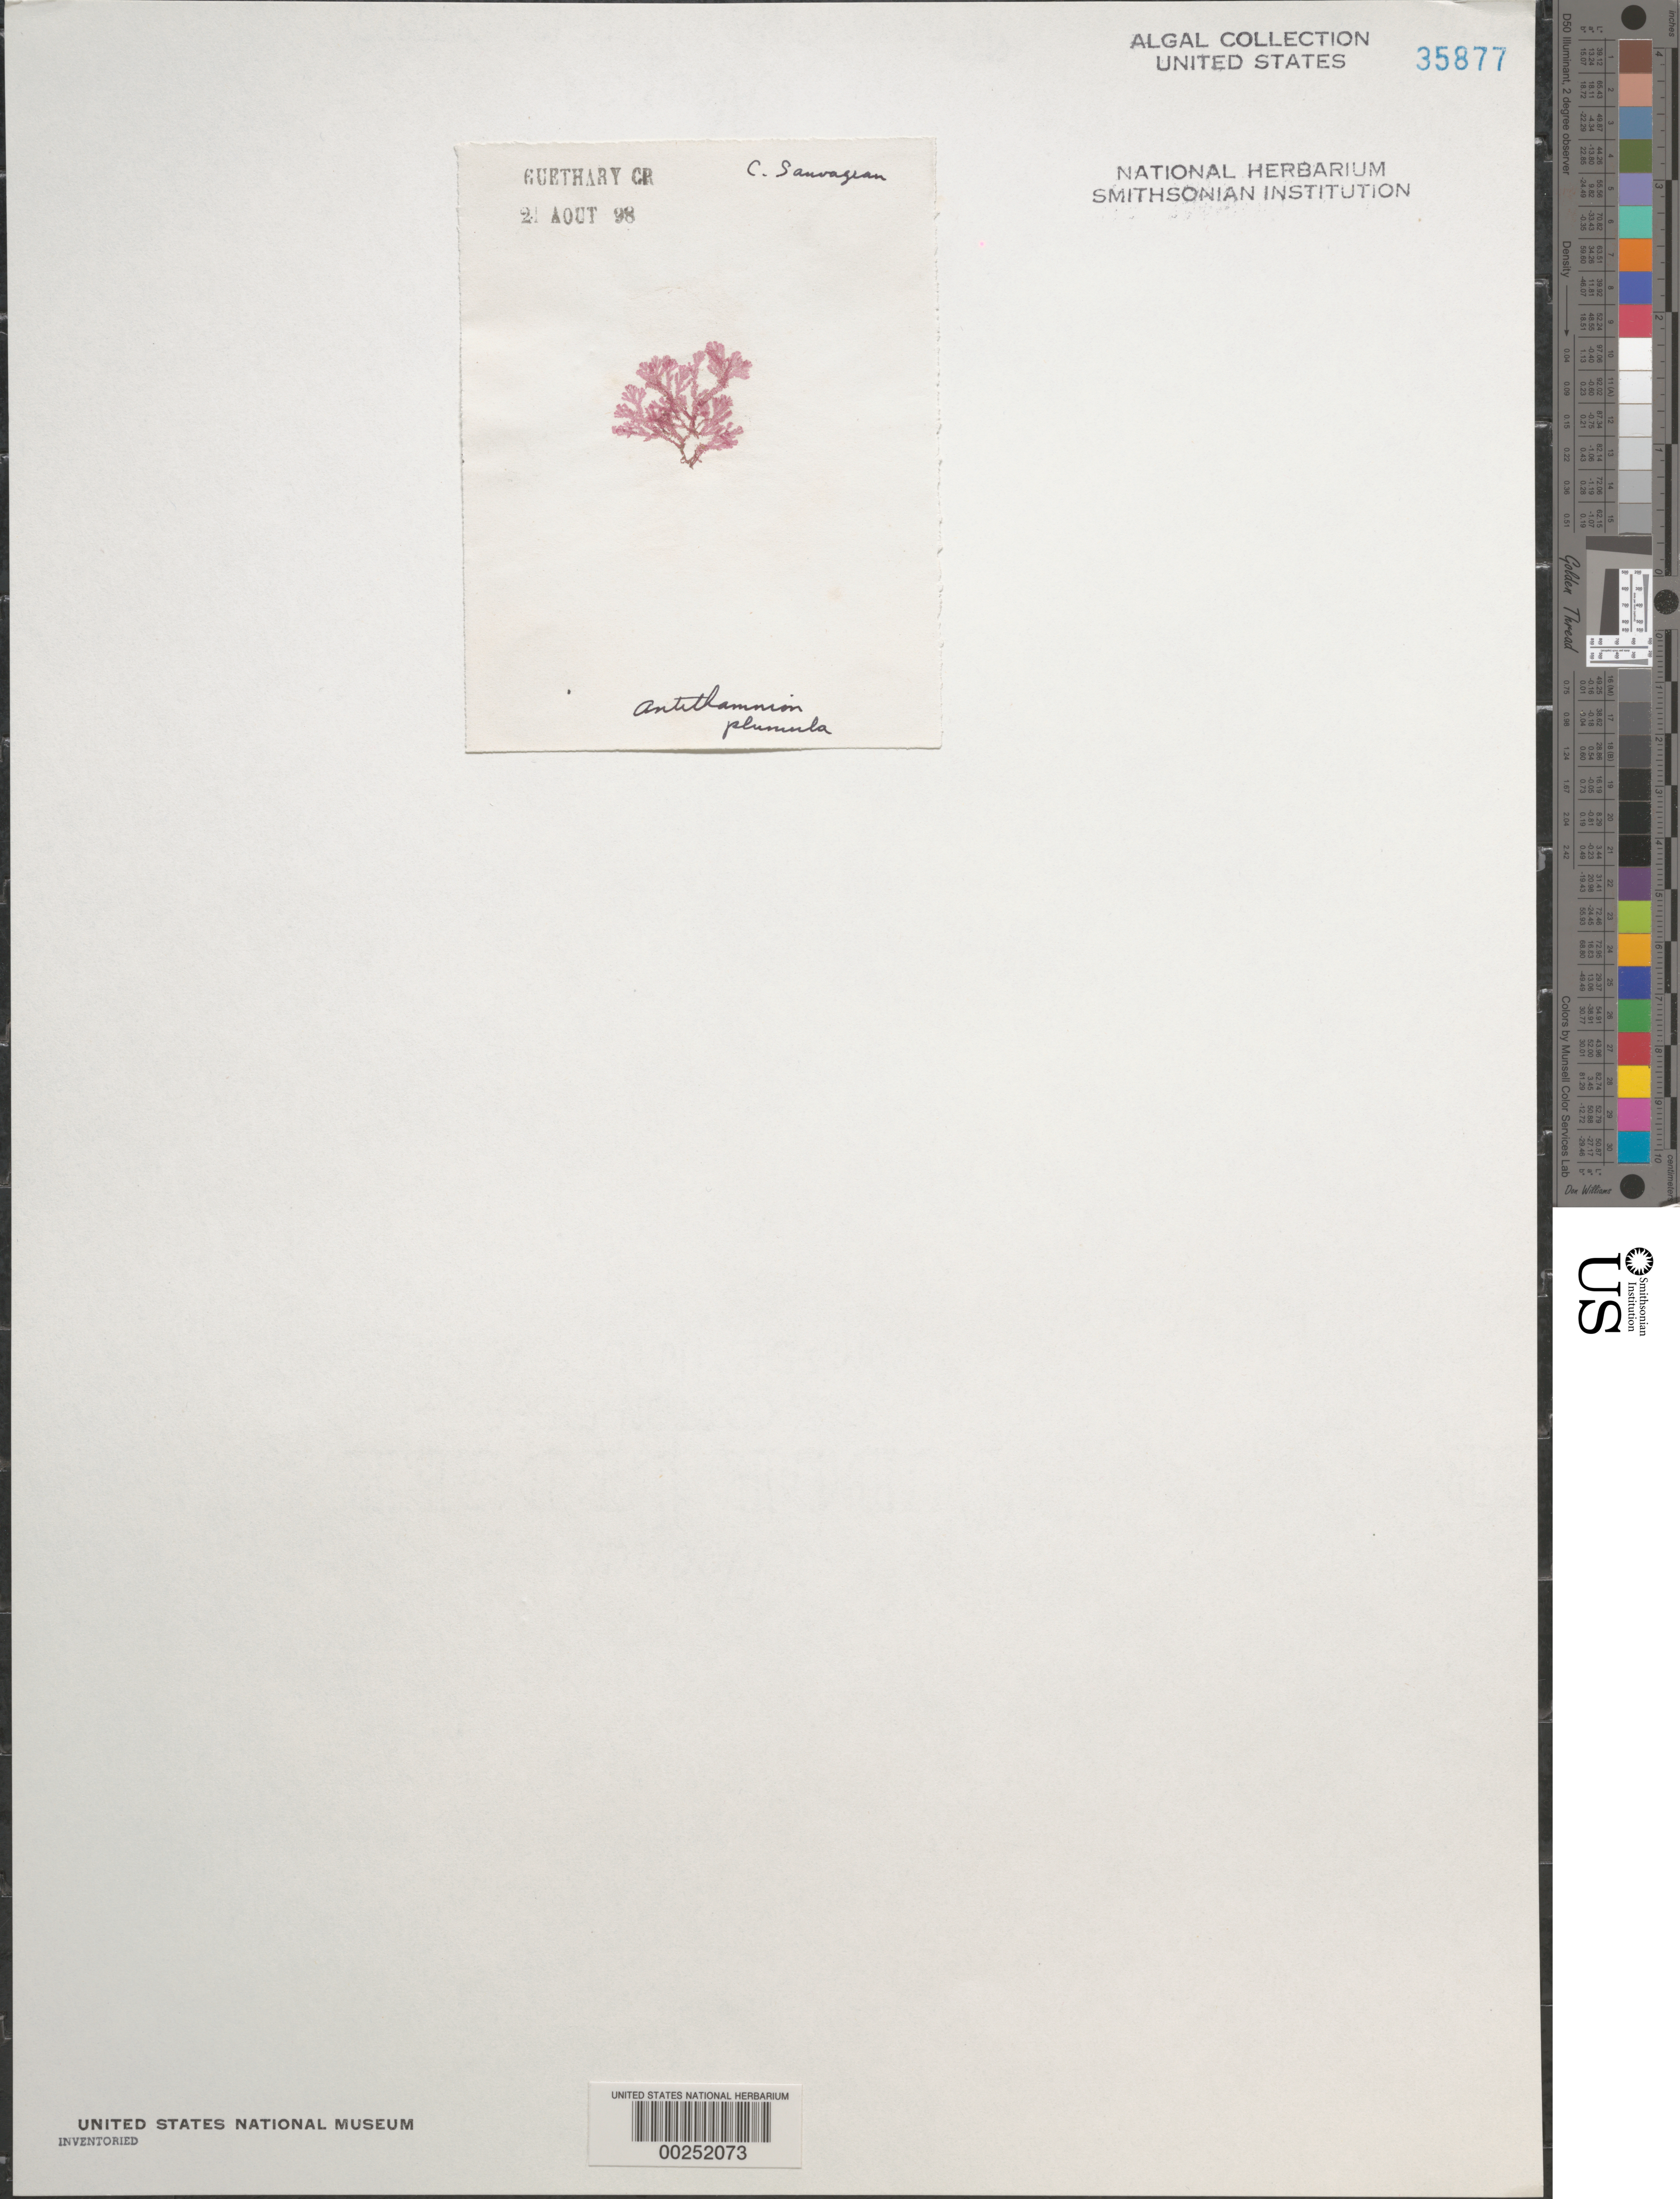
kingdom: Plantae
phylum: Rhodophyta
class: Florideophyceae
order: Ceramiales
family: Ceramiaceae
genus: Pterothamnion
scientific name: Pterothamnion plumula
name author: (J. Ellis) Näg.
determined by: Algae name updating Project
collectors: C. F. Sauvageau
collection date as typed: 24 Aug 1898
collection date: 1898-08-24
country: France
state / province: Nouvelle-Aquitaine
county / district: Pyrénées-Atlantiques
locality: Guethary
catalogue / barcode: US 35877